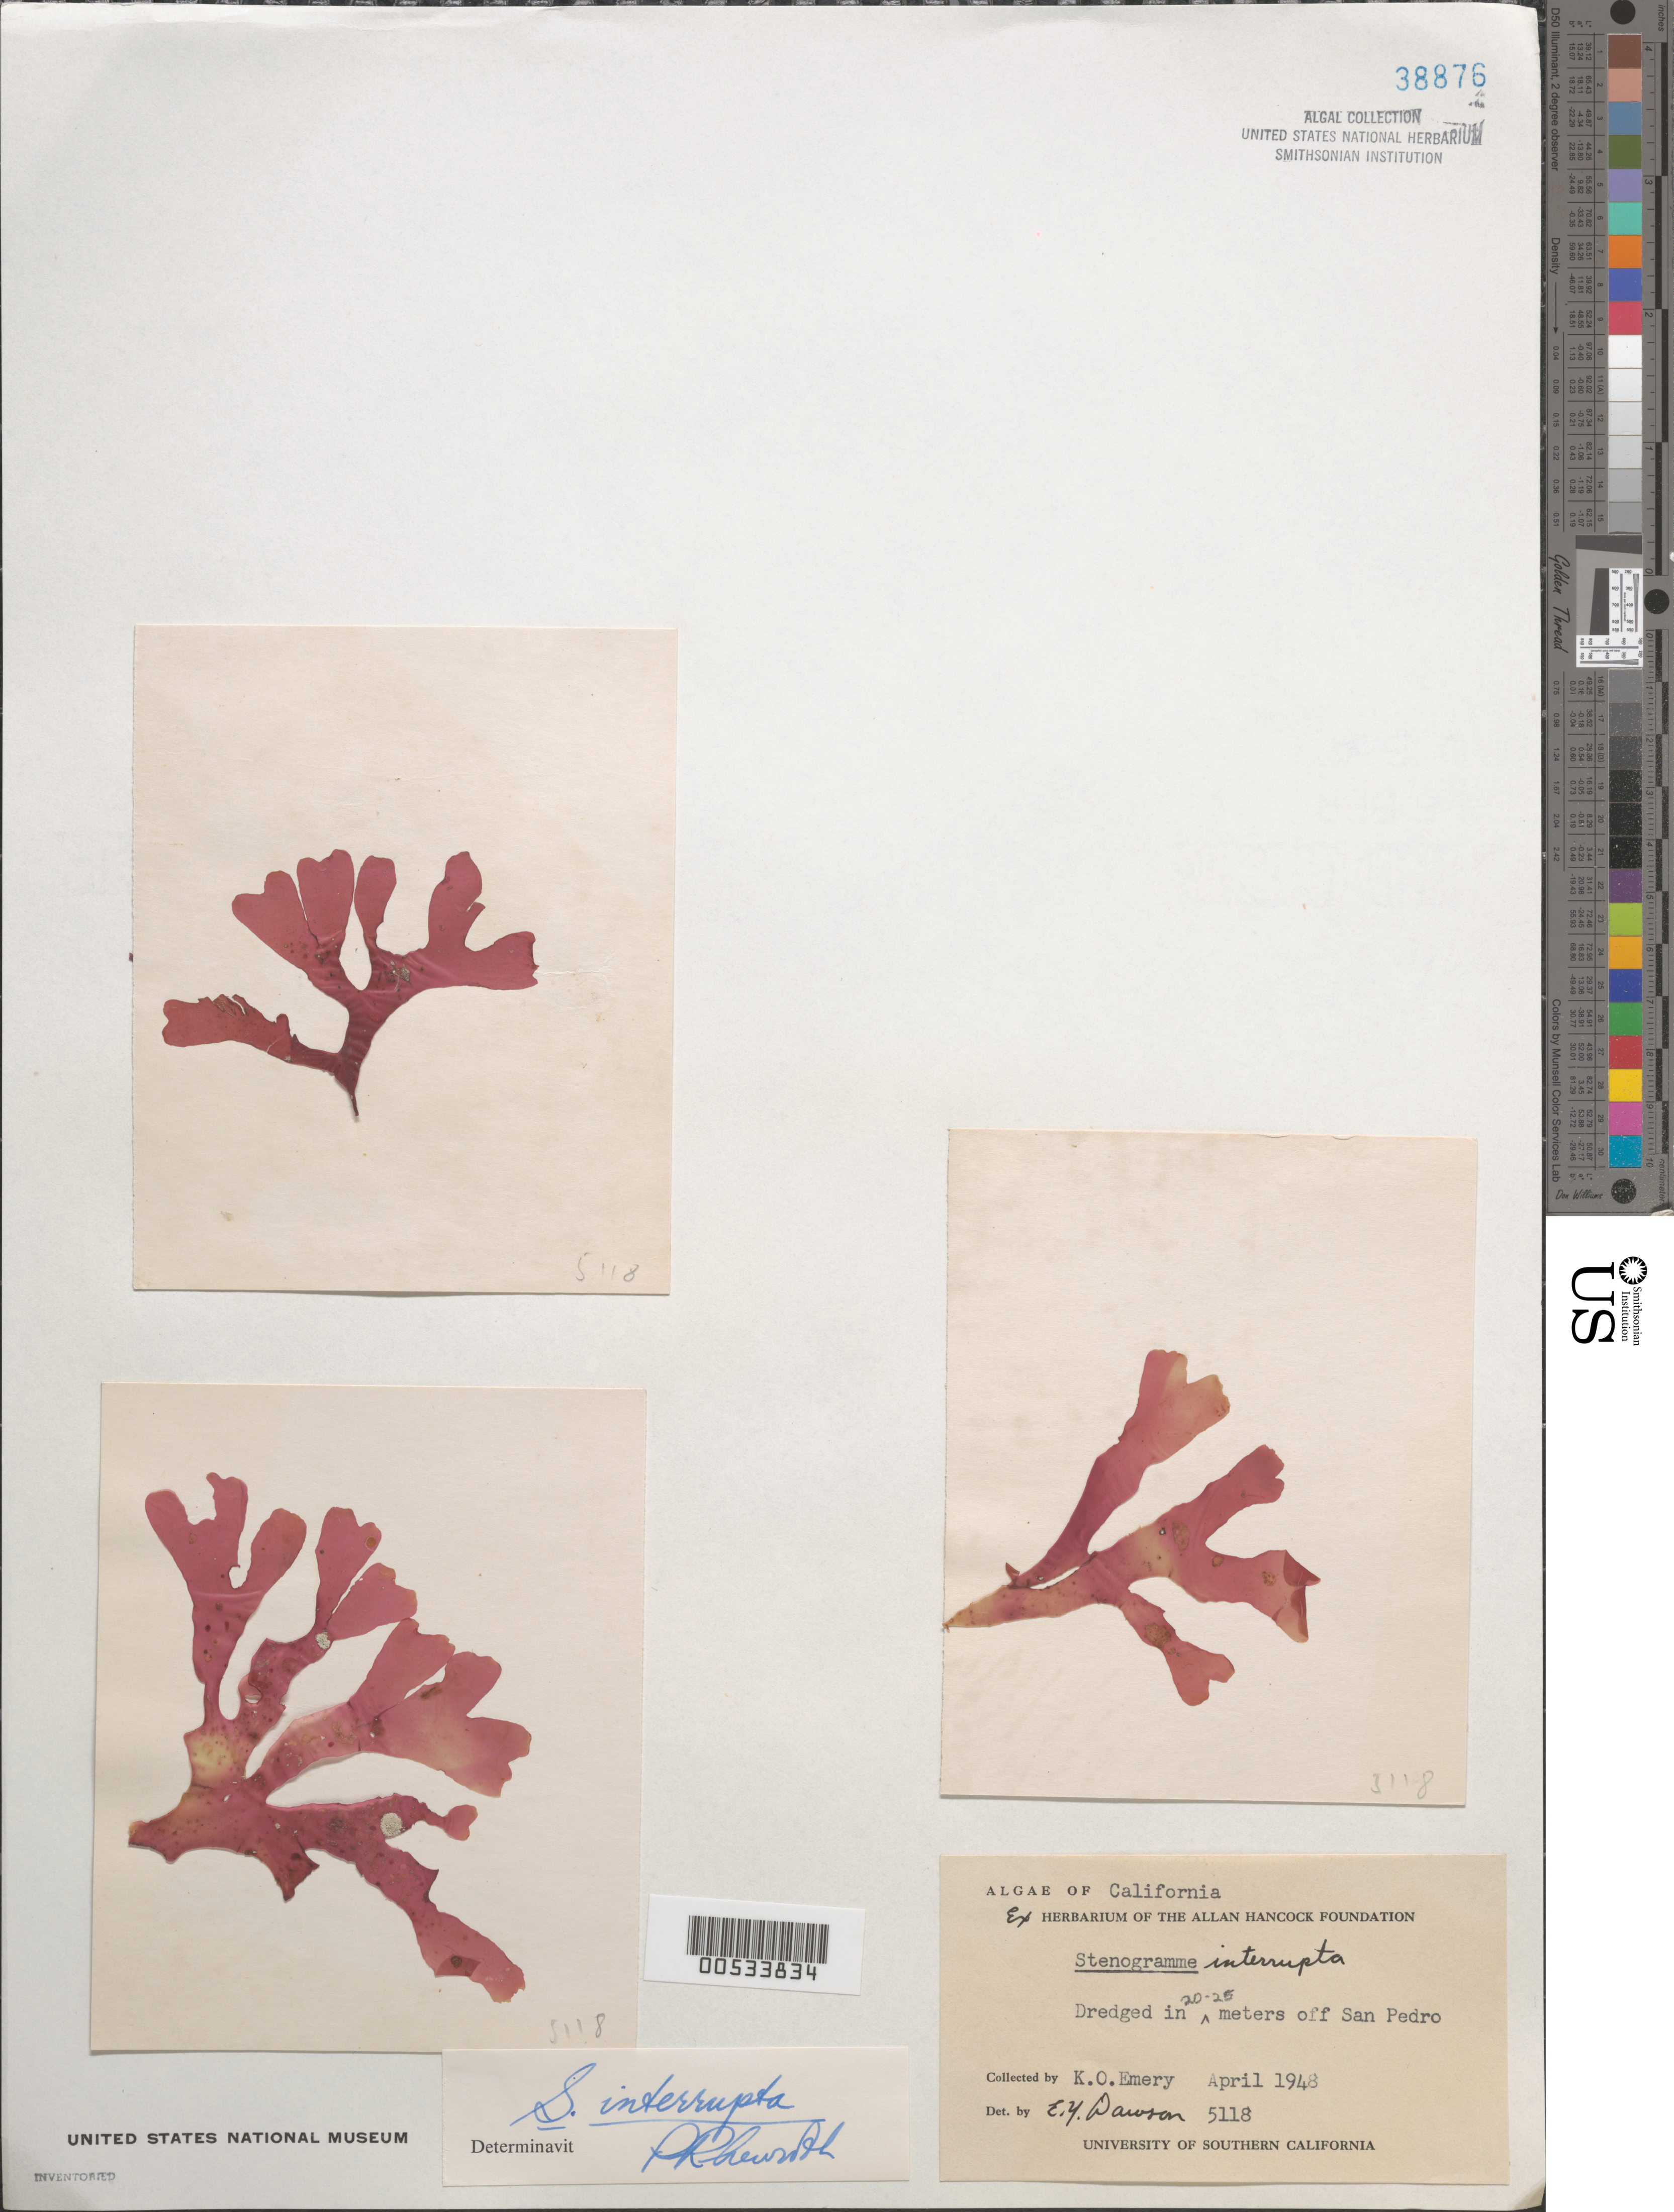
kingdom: Plantae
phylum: Rhodophyta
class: Florideophyceae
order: Gigartinales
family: Phyllophoraceae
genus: Stenogramma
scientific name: Stenogramma interruptum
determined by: Newroth, P. R.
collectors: K. Emery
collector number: EYD 5118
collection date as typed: Apr 1948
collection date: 1948-04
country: United States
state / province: California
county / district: Los Angeles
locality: Off San Pedro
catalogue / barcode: US 38876